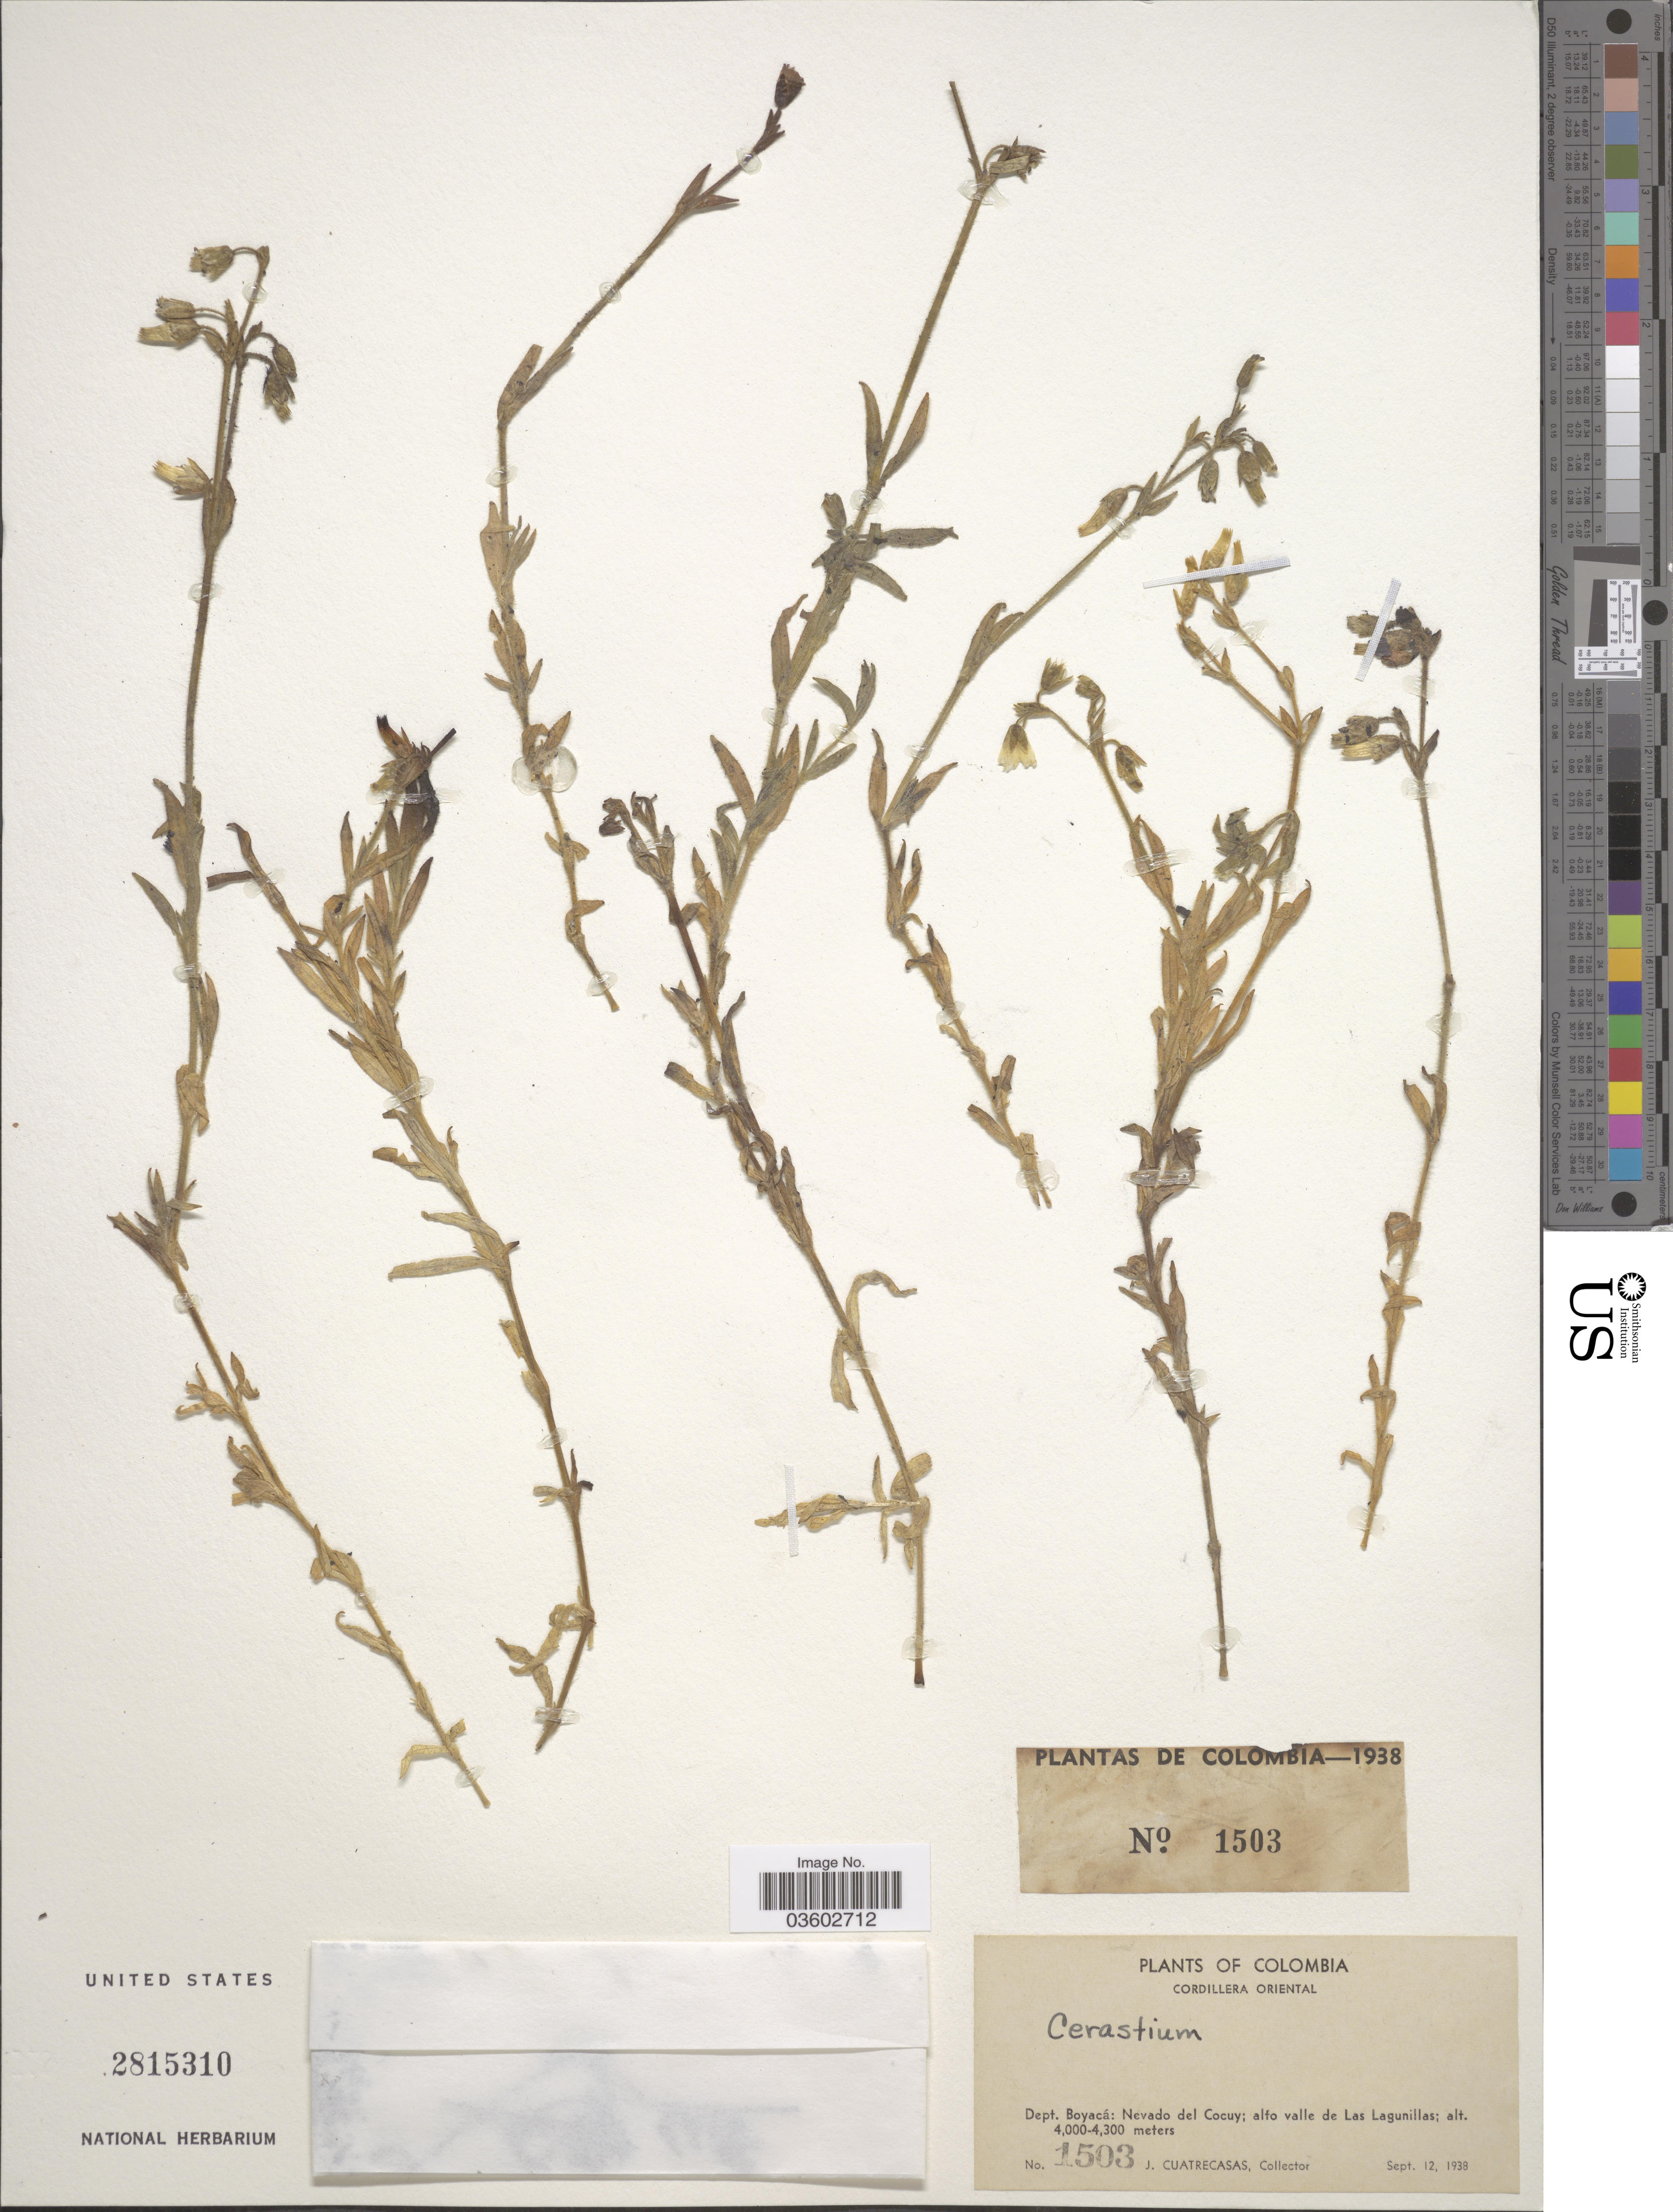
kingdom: Plantae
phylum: Tracheophyta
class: Magnoliopsida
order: Caryophyllales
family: Caryophyllaceae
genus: Cerastium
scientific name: Cerastium sp.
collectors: J. Cuatrecasas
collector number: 1503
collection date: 1938-09-12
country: Colombia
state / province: Boyacá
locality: Cordillera Oriental. Dept. Boyacá: Nevado del Cocuy; alto valle de Las Lagunillas.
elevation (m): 4000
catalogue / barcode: US 2815310